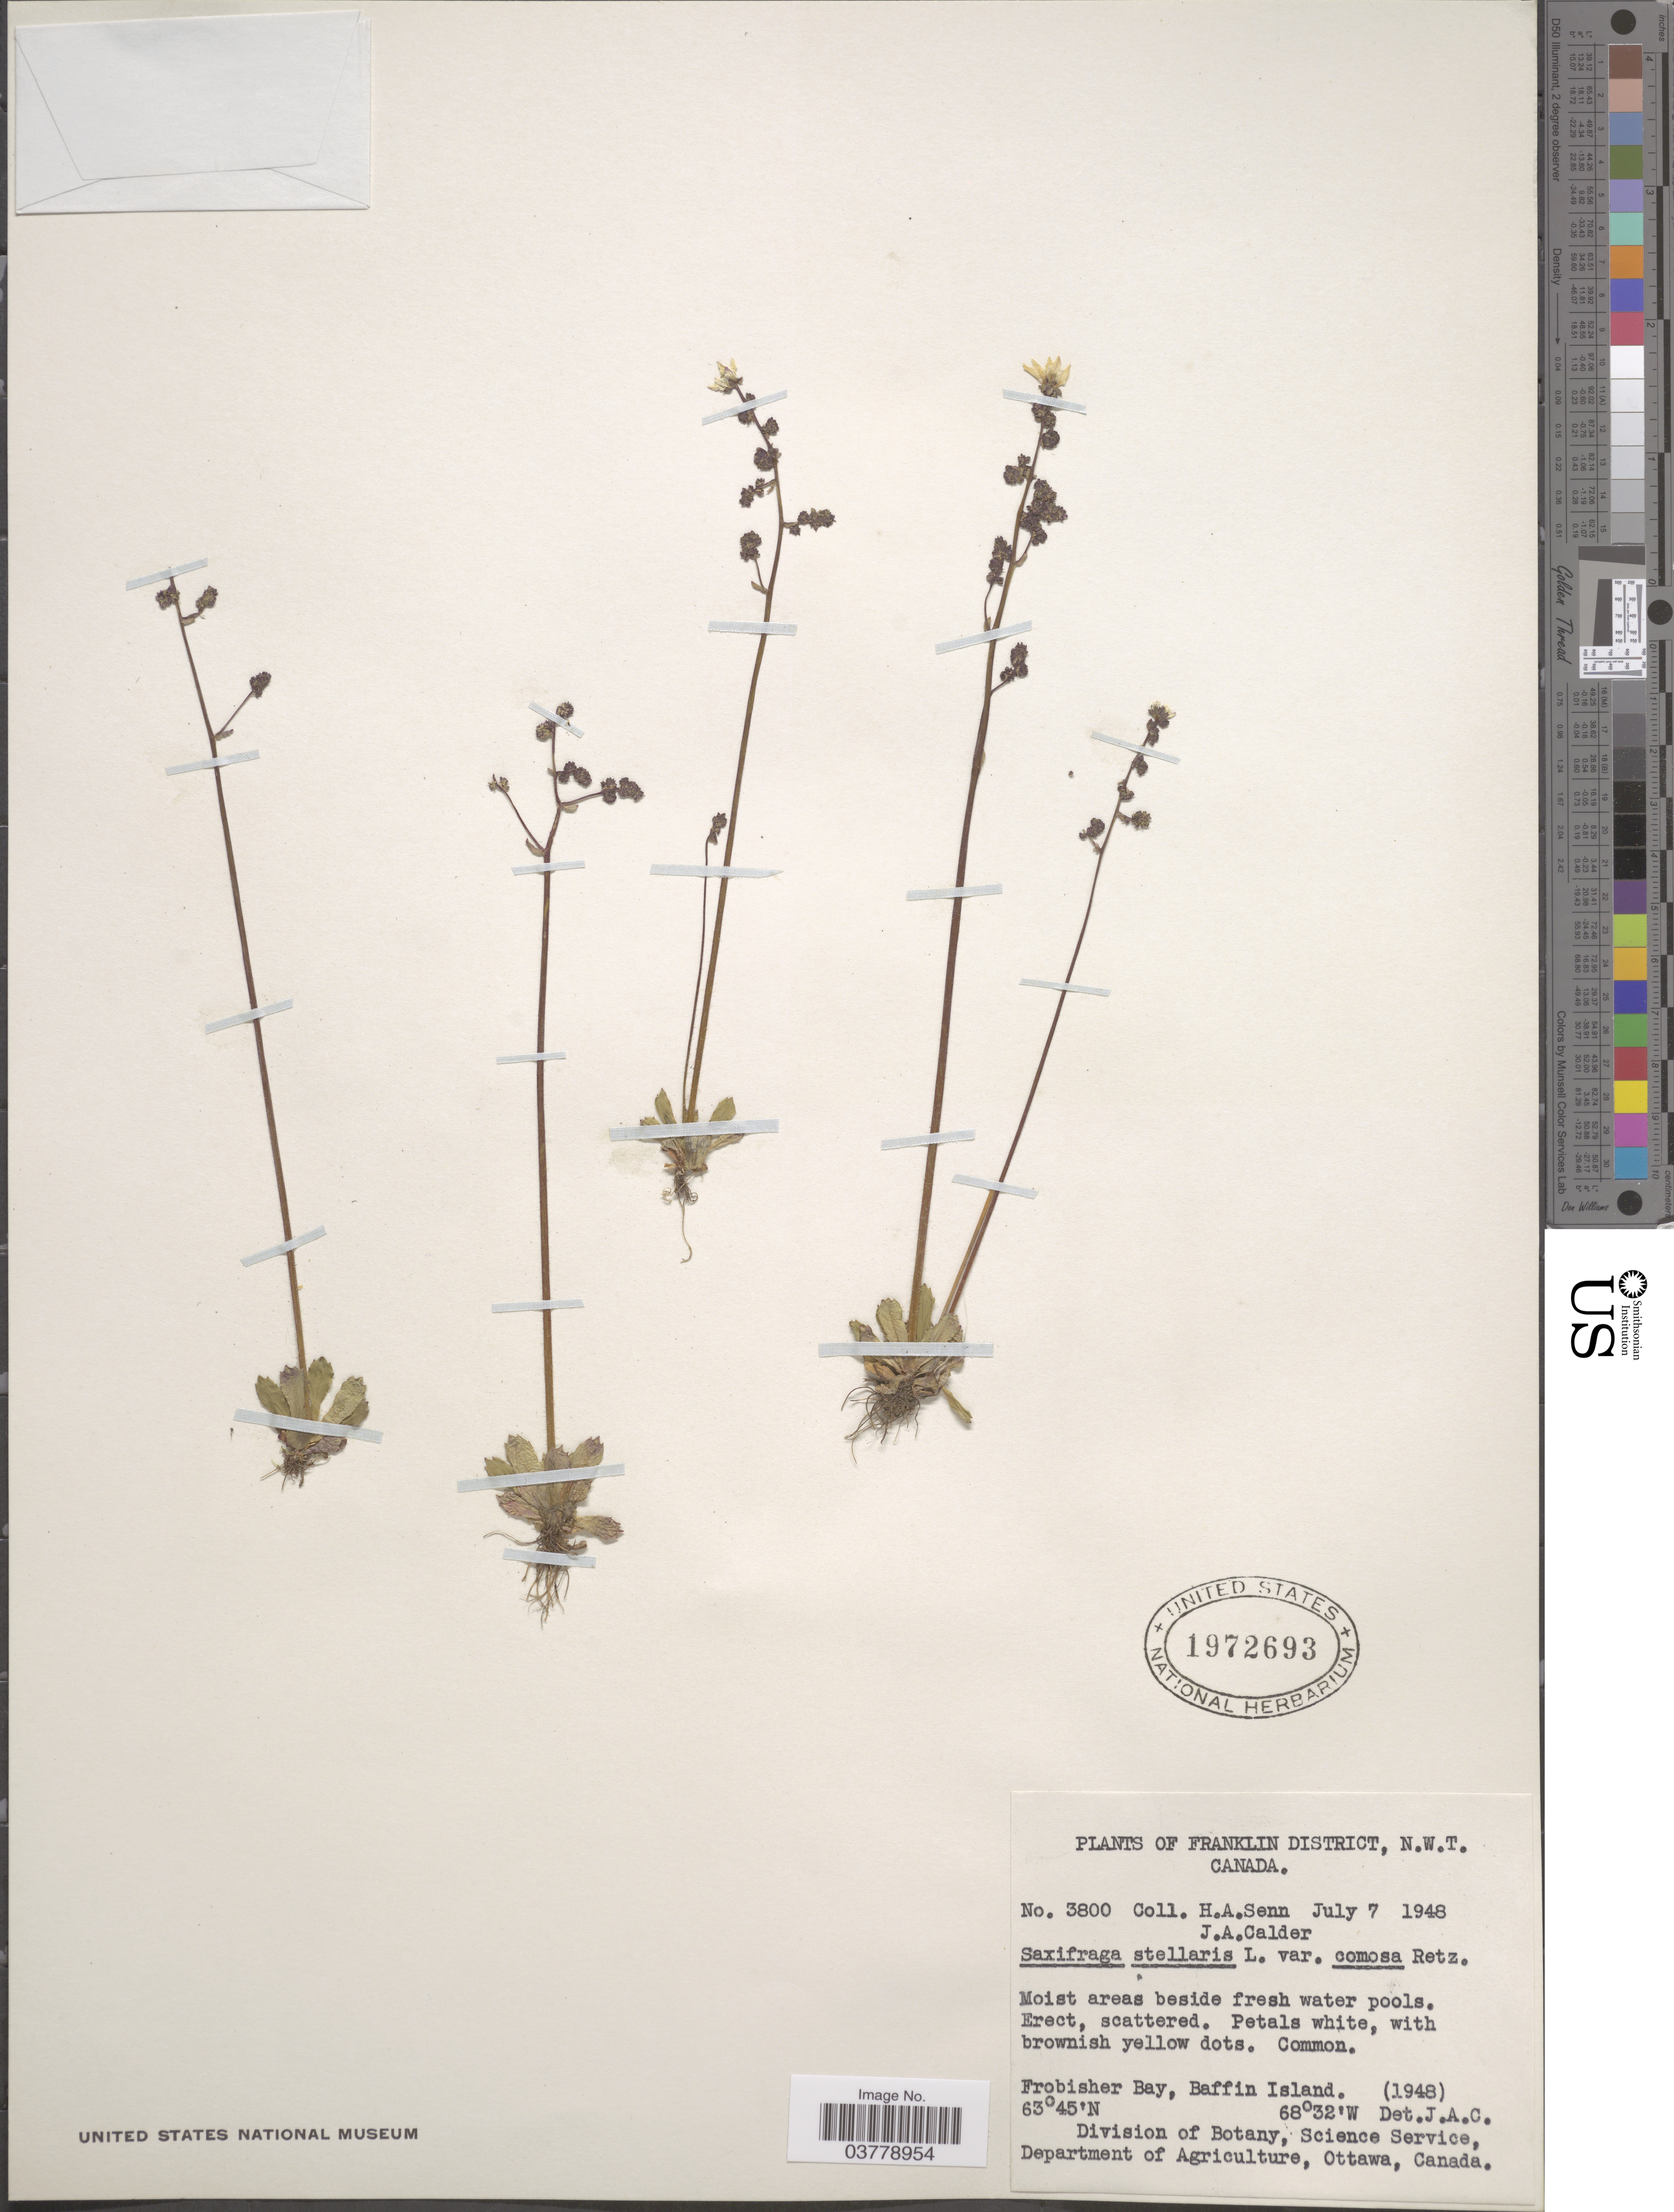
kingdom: Plantae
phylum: Tracheophyta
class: Magnoliopsida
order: Saxifragales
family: Saxifragaceae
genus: Micranthes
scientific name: Micranthes foliolosa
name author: (R. Br.) Gornall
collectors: H. Senn & J. A. Calder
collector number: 3800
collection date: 1948-07-07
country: Canada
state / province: Northwest Territories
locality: Franklin District. Frobisher Bay, Baffin Island.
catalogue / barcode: US 1972693